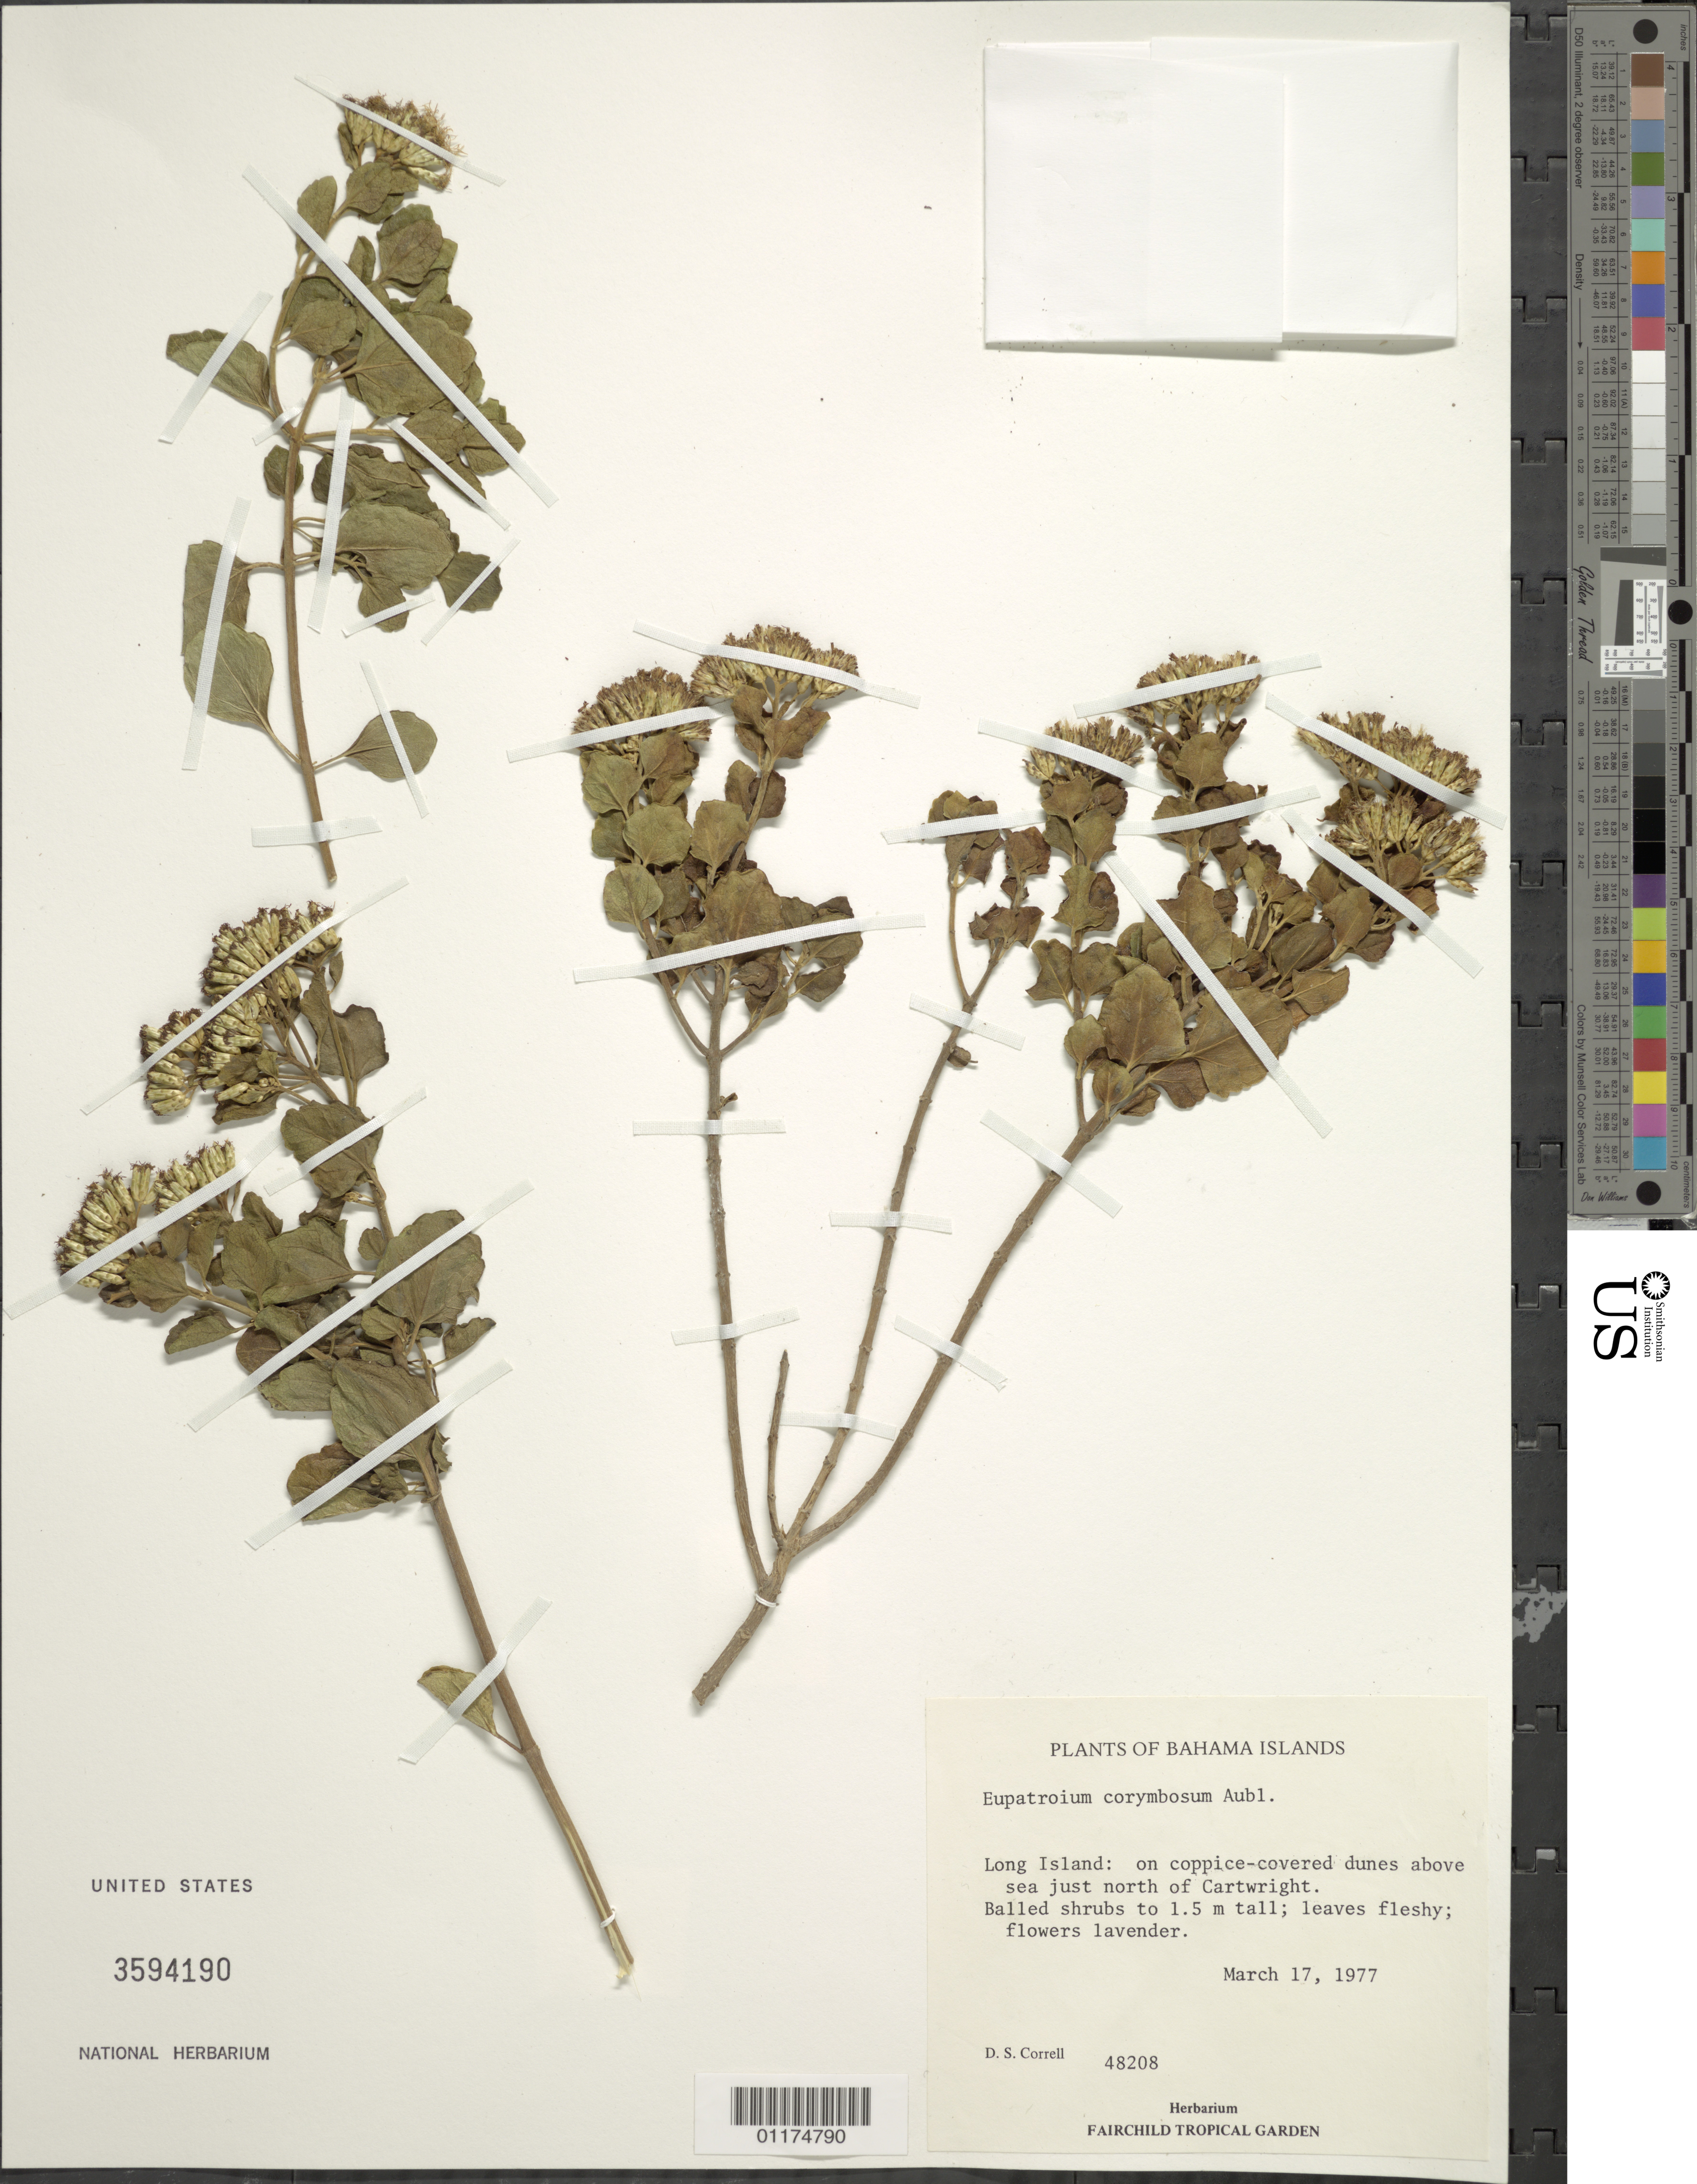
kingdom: Plantae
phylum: Tracheophyta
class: Magnoliopsida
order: Asterales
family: Asteraceae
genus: Chromolaena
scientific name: Chromolaena corymbosa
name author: (Aubl.) R.M. King & H. Rob.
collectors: D. S. Correll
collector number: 48208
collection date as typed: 17 Mar 1977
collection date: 1977-03-17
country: Bahamas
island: Long I.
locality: on coppice-covered dunes above sea just north of Cartwright.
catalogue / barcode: US 3594190